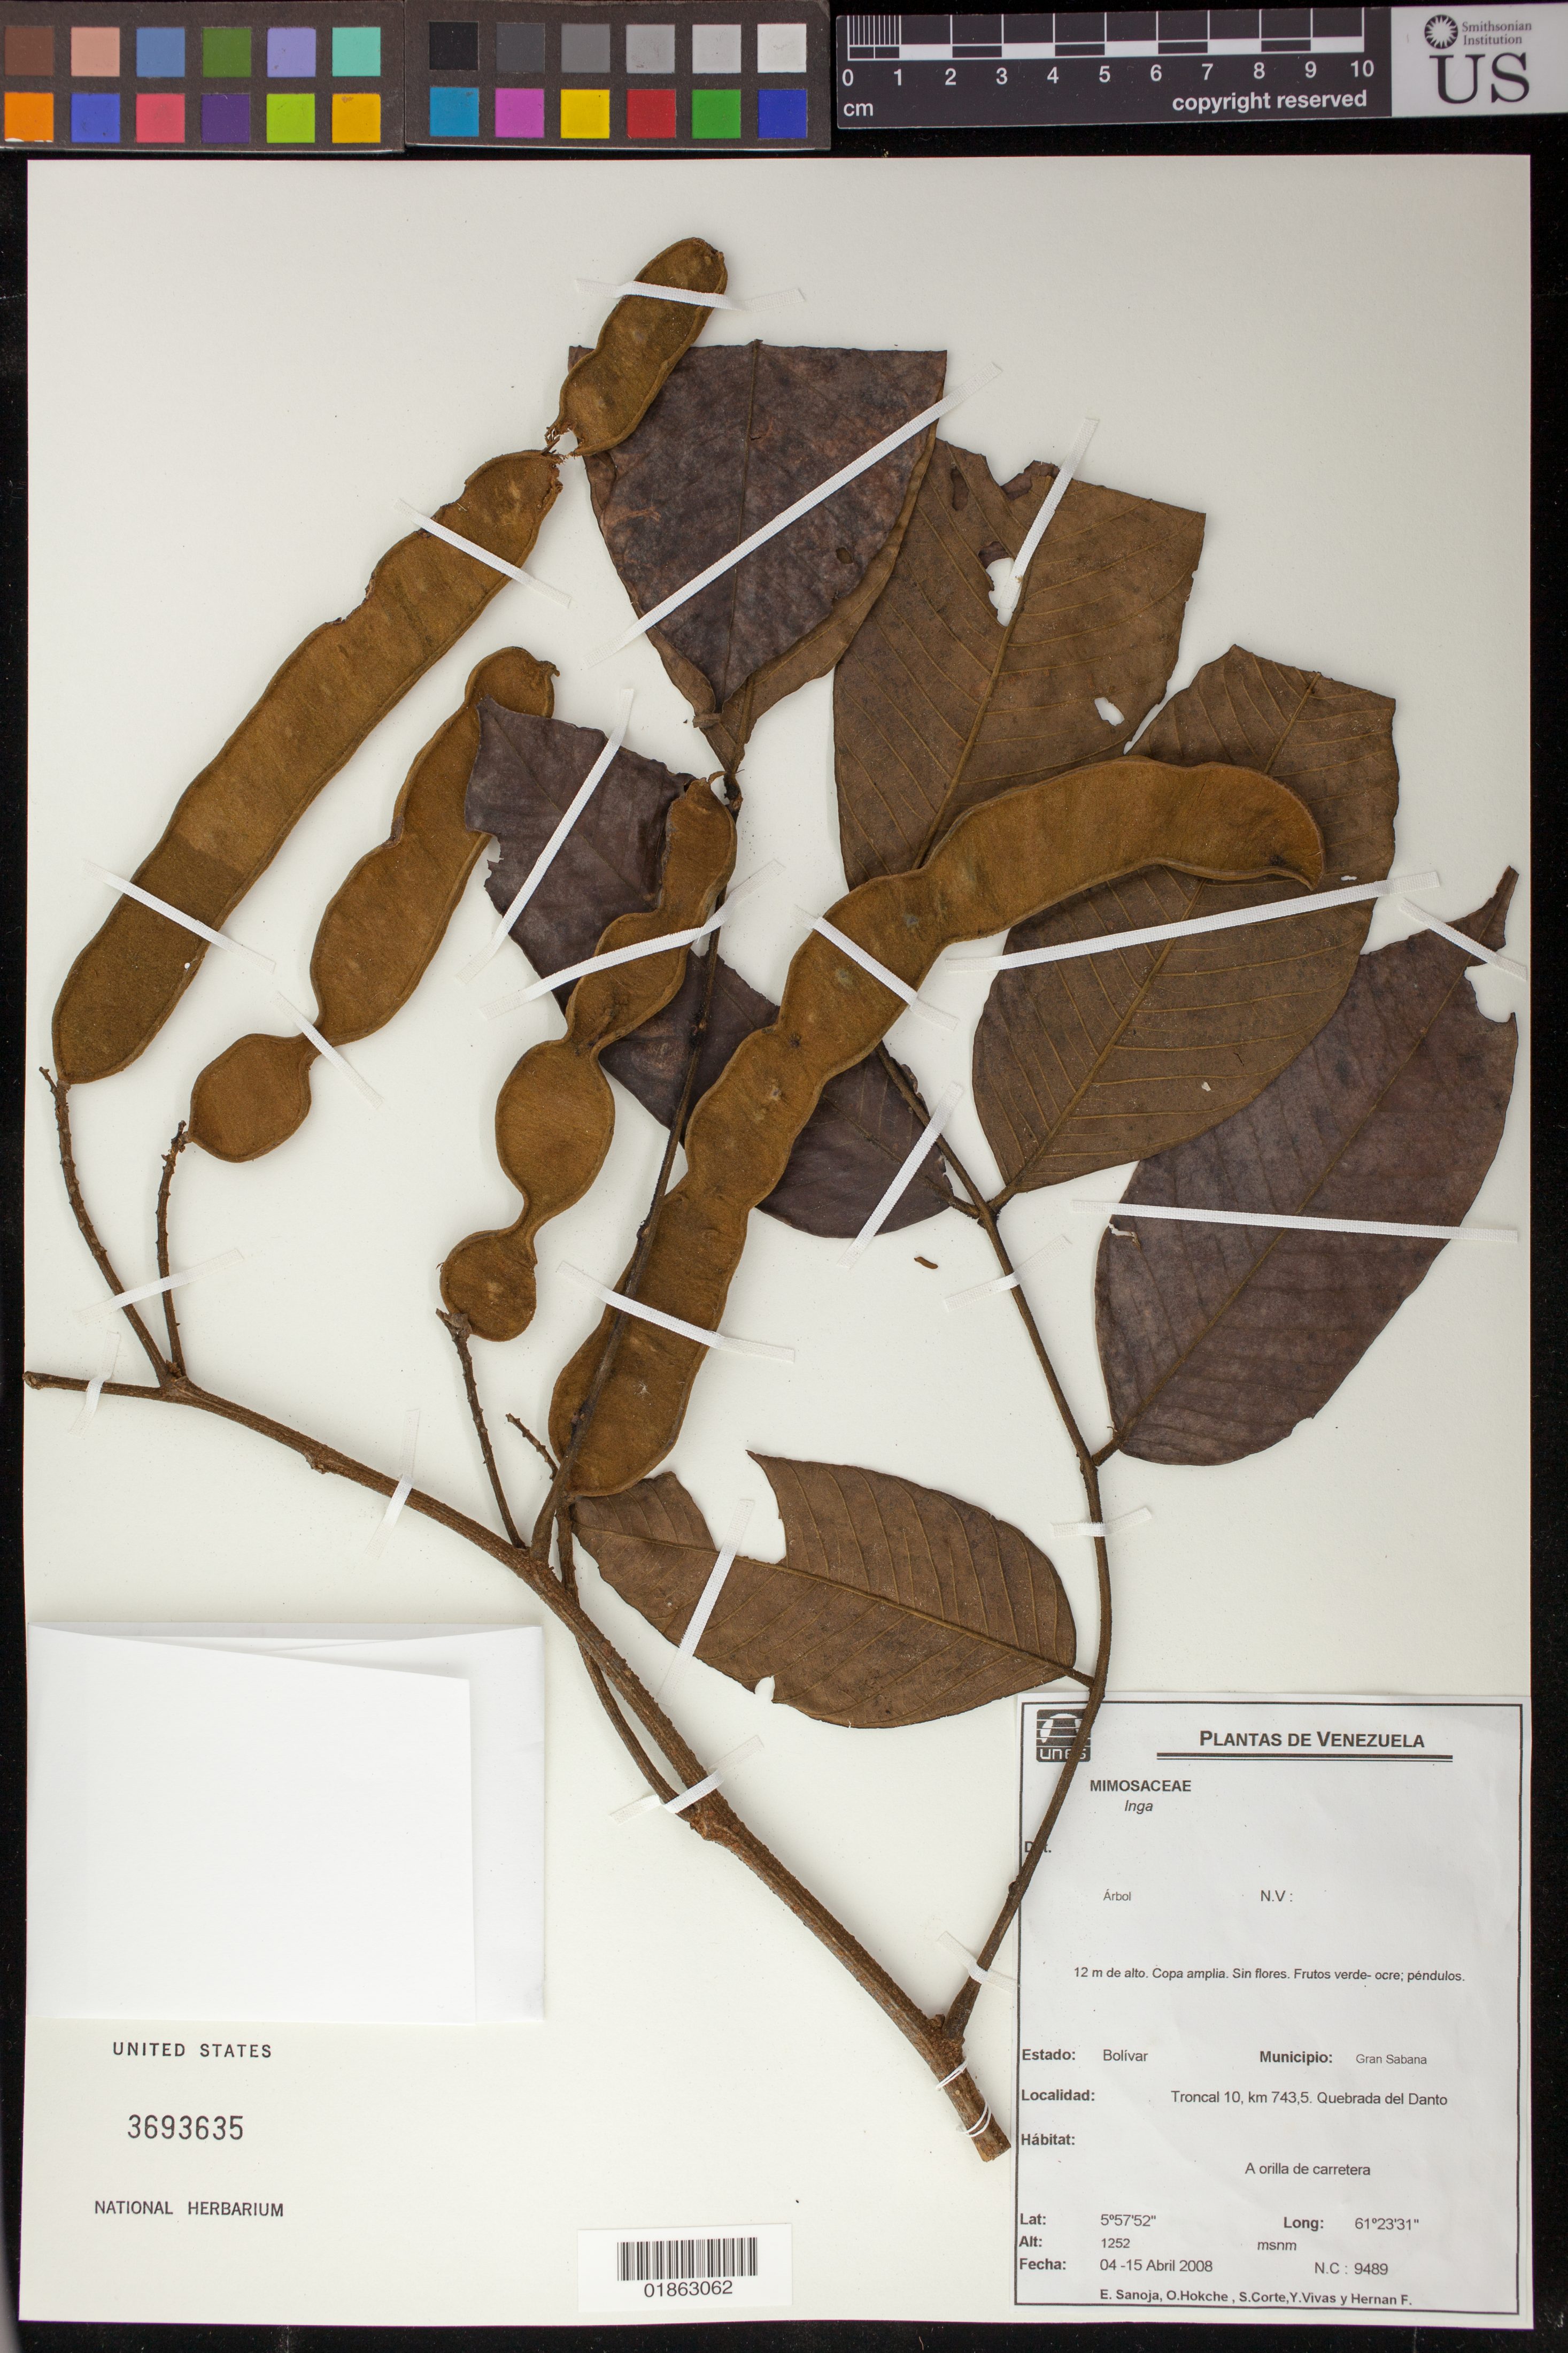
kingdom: Plantae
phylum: Tracheophyta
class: Magnoliopsida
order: Fabales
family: Fabaceae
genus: Inga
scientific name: Inga sp.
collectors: E. Sanoja, O. Hokche, S. Corte, Y. Vivas & F. Hernan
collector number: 9489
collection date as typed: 04 - 15 Abril 2008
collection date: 2008-04-04/2008-04-15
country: Venezuela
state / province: Bolívar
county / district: Gran Sabana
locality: Troncal 10, km 743.5. Quebrada del Danto.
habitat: A orilla de carretera.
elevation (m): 1252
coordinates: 05 57 52 N, 61 23 31 W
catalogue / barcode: US 3693635